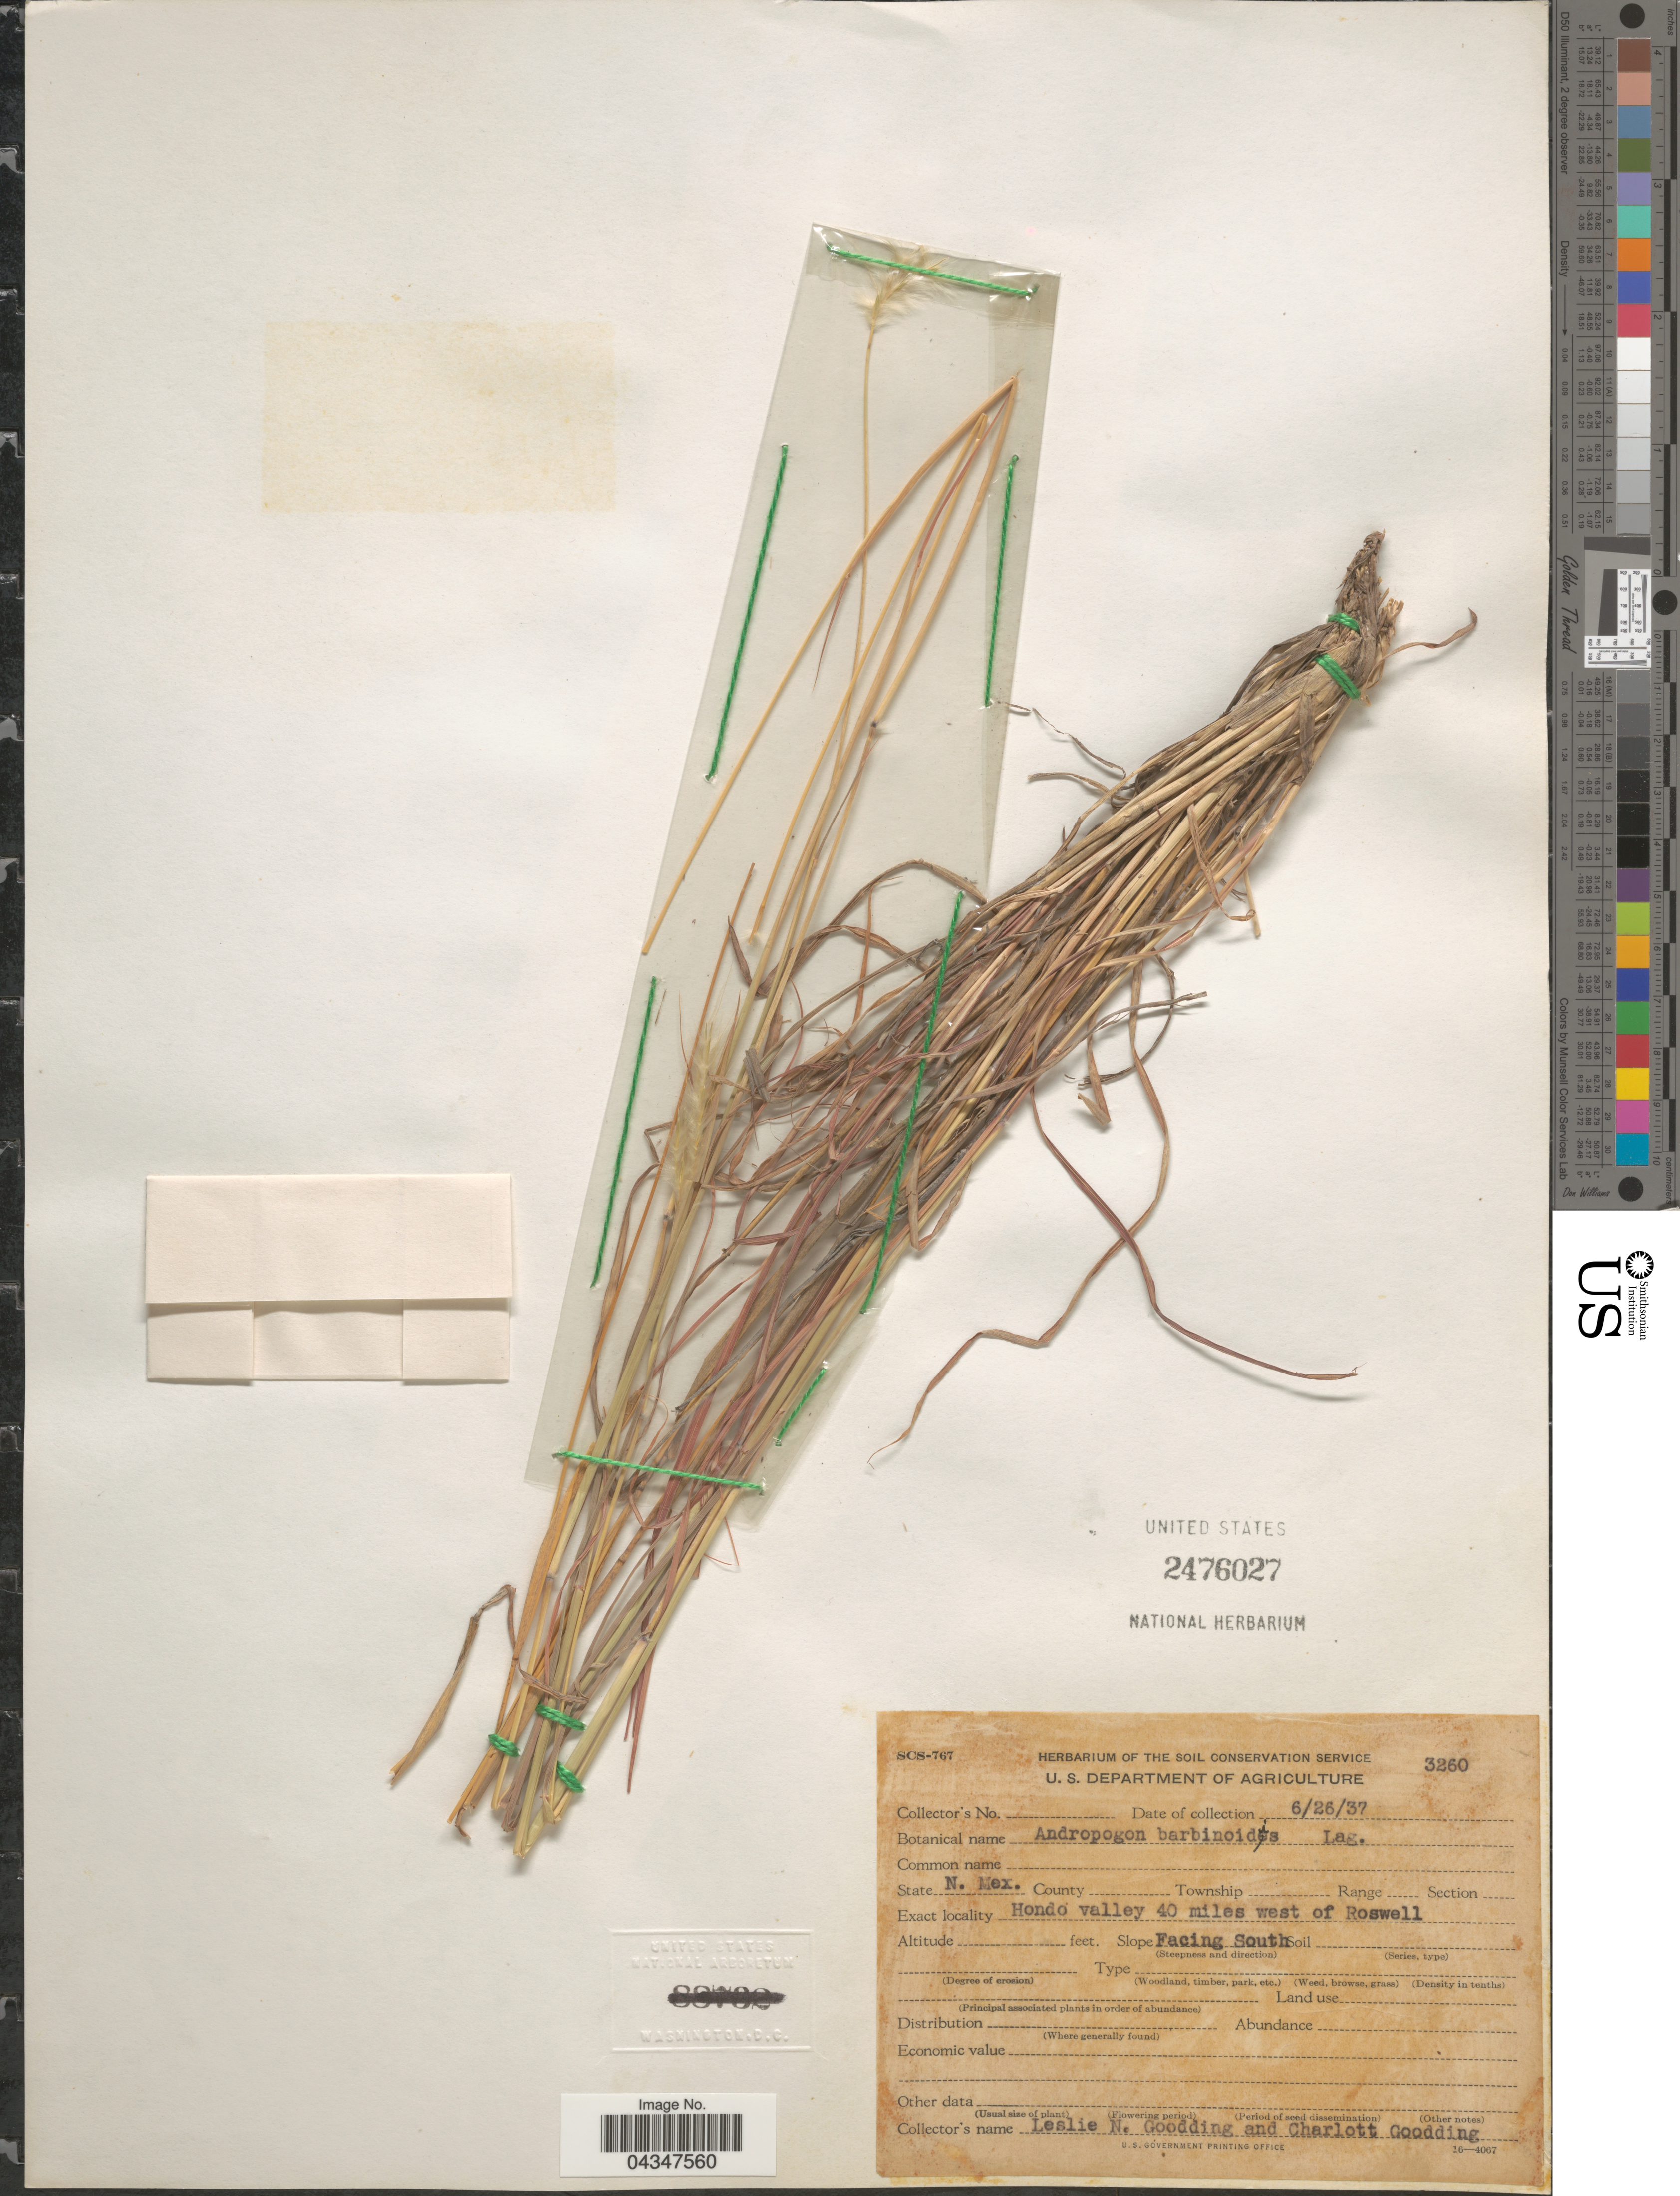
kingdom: Plantae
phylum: Tracheophyta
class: Liliopsida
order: Poales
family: Poaceae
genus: Bothriochloa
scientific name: Bothriochloa barbinodis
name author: (Lag.) Herter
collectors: L. N. Goodding & C. Goodding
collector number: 3260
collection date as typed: Transcribed d/m/y: 26/6/37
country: United States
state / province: New Mexico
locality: Hondo valley 40 miles west of Roswell. Slope Facing South.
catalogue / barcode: US 2476027